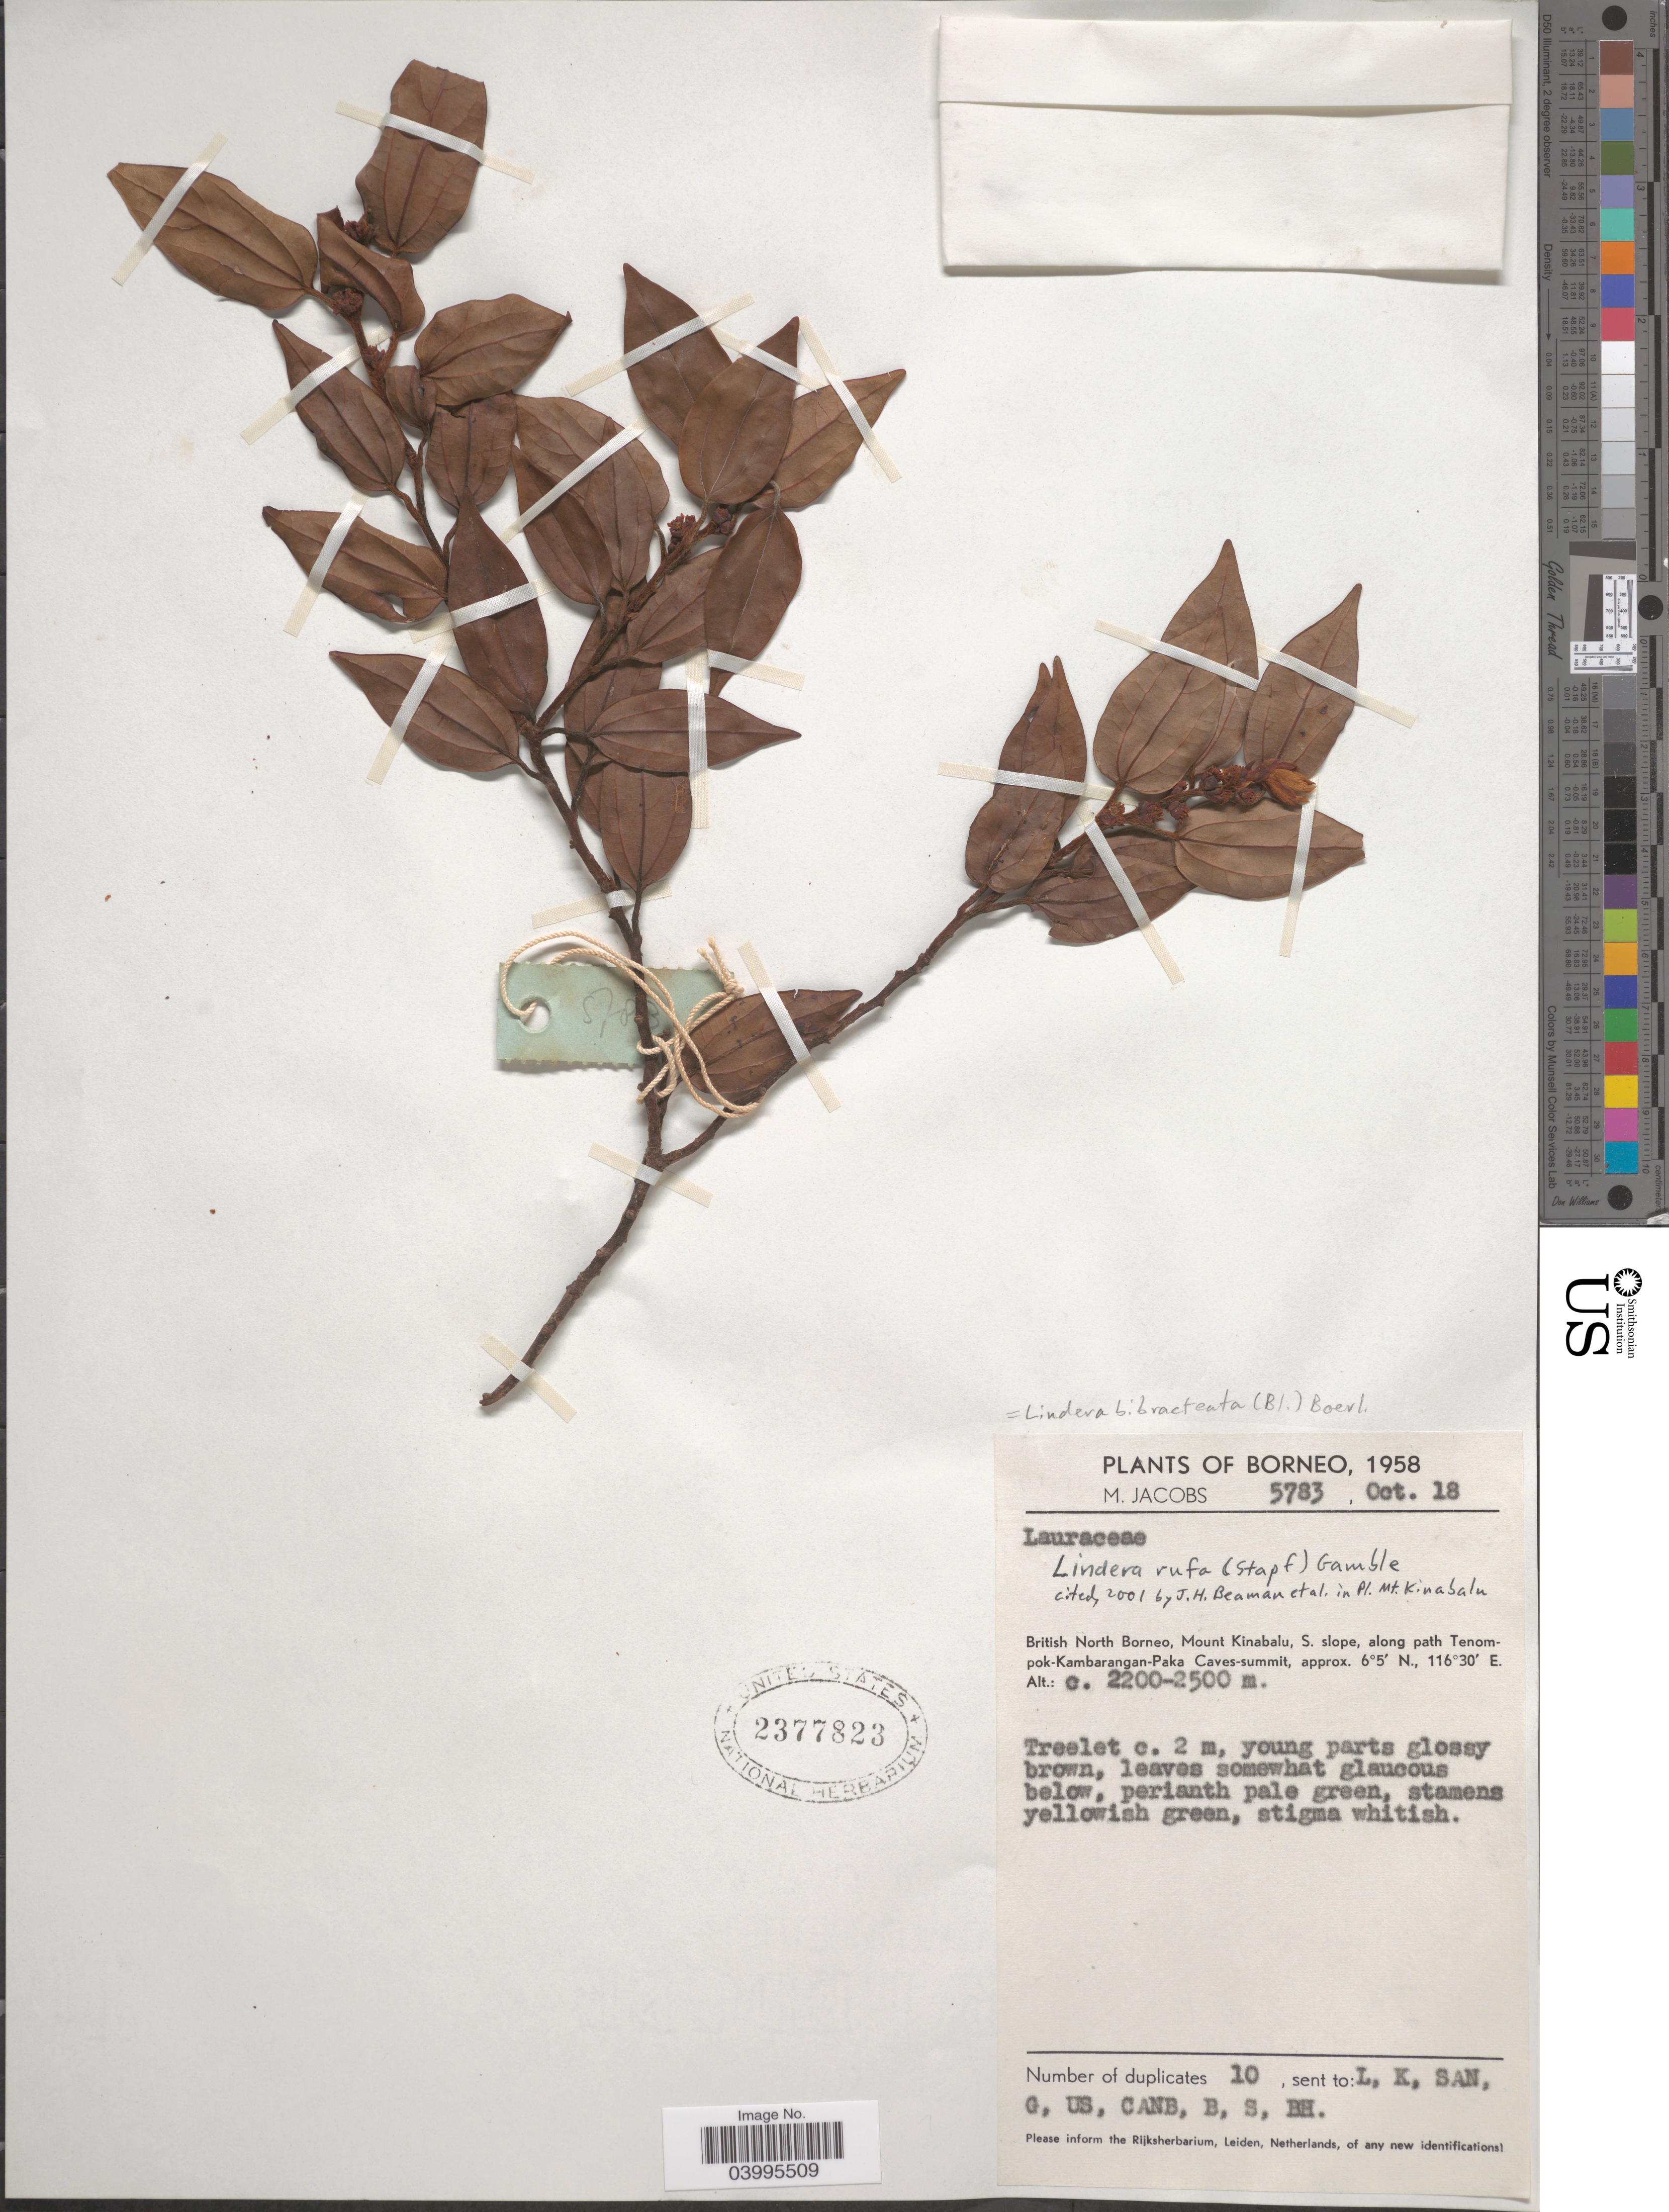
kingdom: Plantae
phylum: Tracheophyta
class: Magnoliopsida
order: Laurales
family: Lauraceae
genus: Lindera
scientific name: Lindera bibracteata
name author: Boerl.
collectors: M. Jacobs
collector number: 5783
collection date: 1958-10-18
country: Malaysia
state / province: Sabah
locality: Borneo. British North Borneo, Mount Kinabalu, S. slope, along path Tenompok-Kambarangan-Paka Caves-summit.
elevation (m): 2200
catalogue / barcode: US 2377823